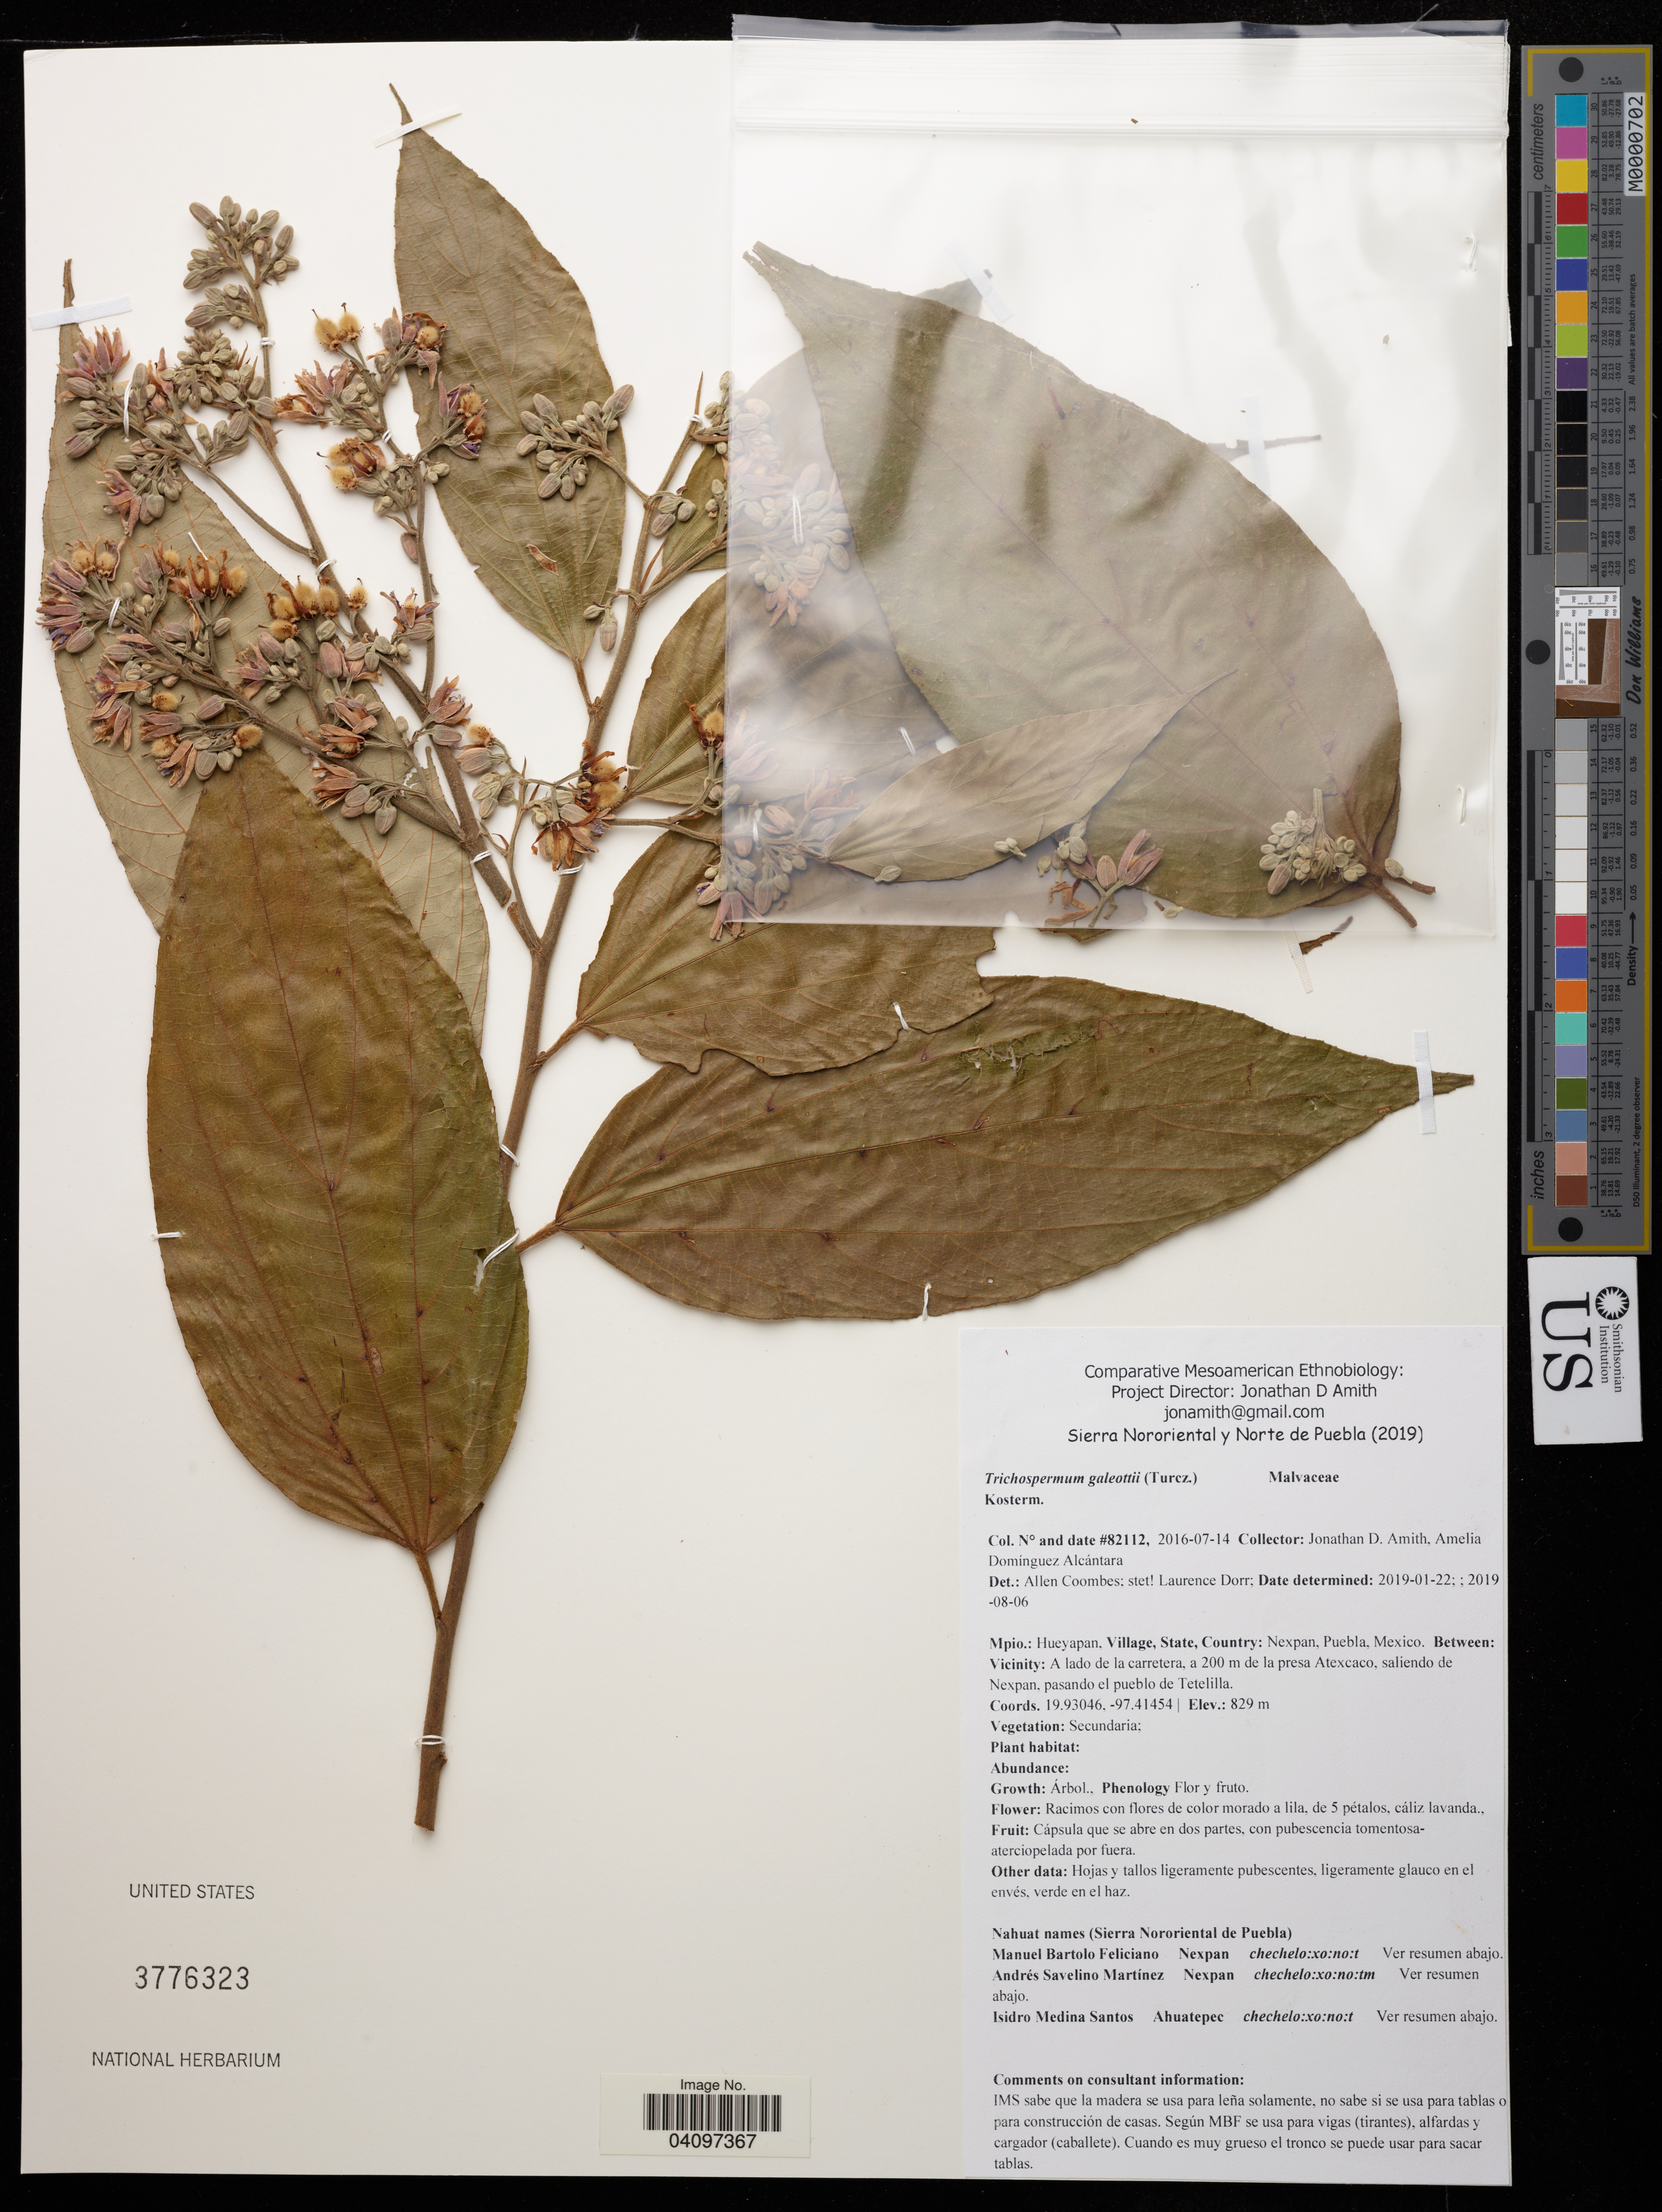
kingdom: Plantae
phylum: Tracheophyta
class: Magnoliopsida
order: Malvales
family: Malvaceae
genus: Trichospermum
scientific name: Trichospermum galeottii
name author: (Turcz.) Kosterm.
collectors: J. D. Amith & A. Dominguez A.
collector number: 82112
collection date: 2016-07-14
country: Mexico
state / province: Puebla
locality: Mpio.: Hueyapan, Village: Nexpan. Vicinity: A lado de la carretera, a 200 m de la presa Atexcaco, saliendo de Nexpan, pasando el pueblo de Tetelilla.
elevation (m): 829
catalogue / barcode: US 3776323